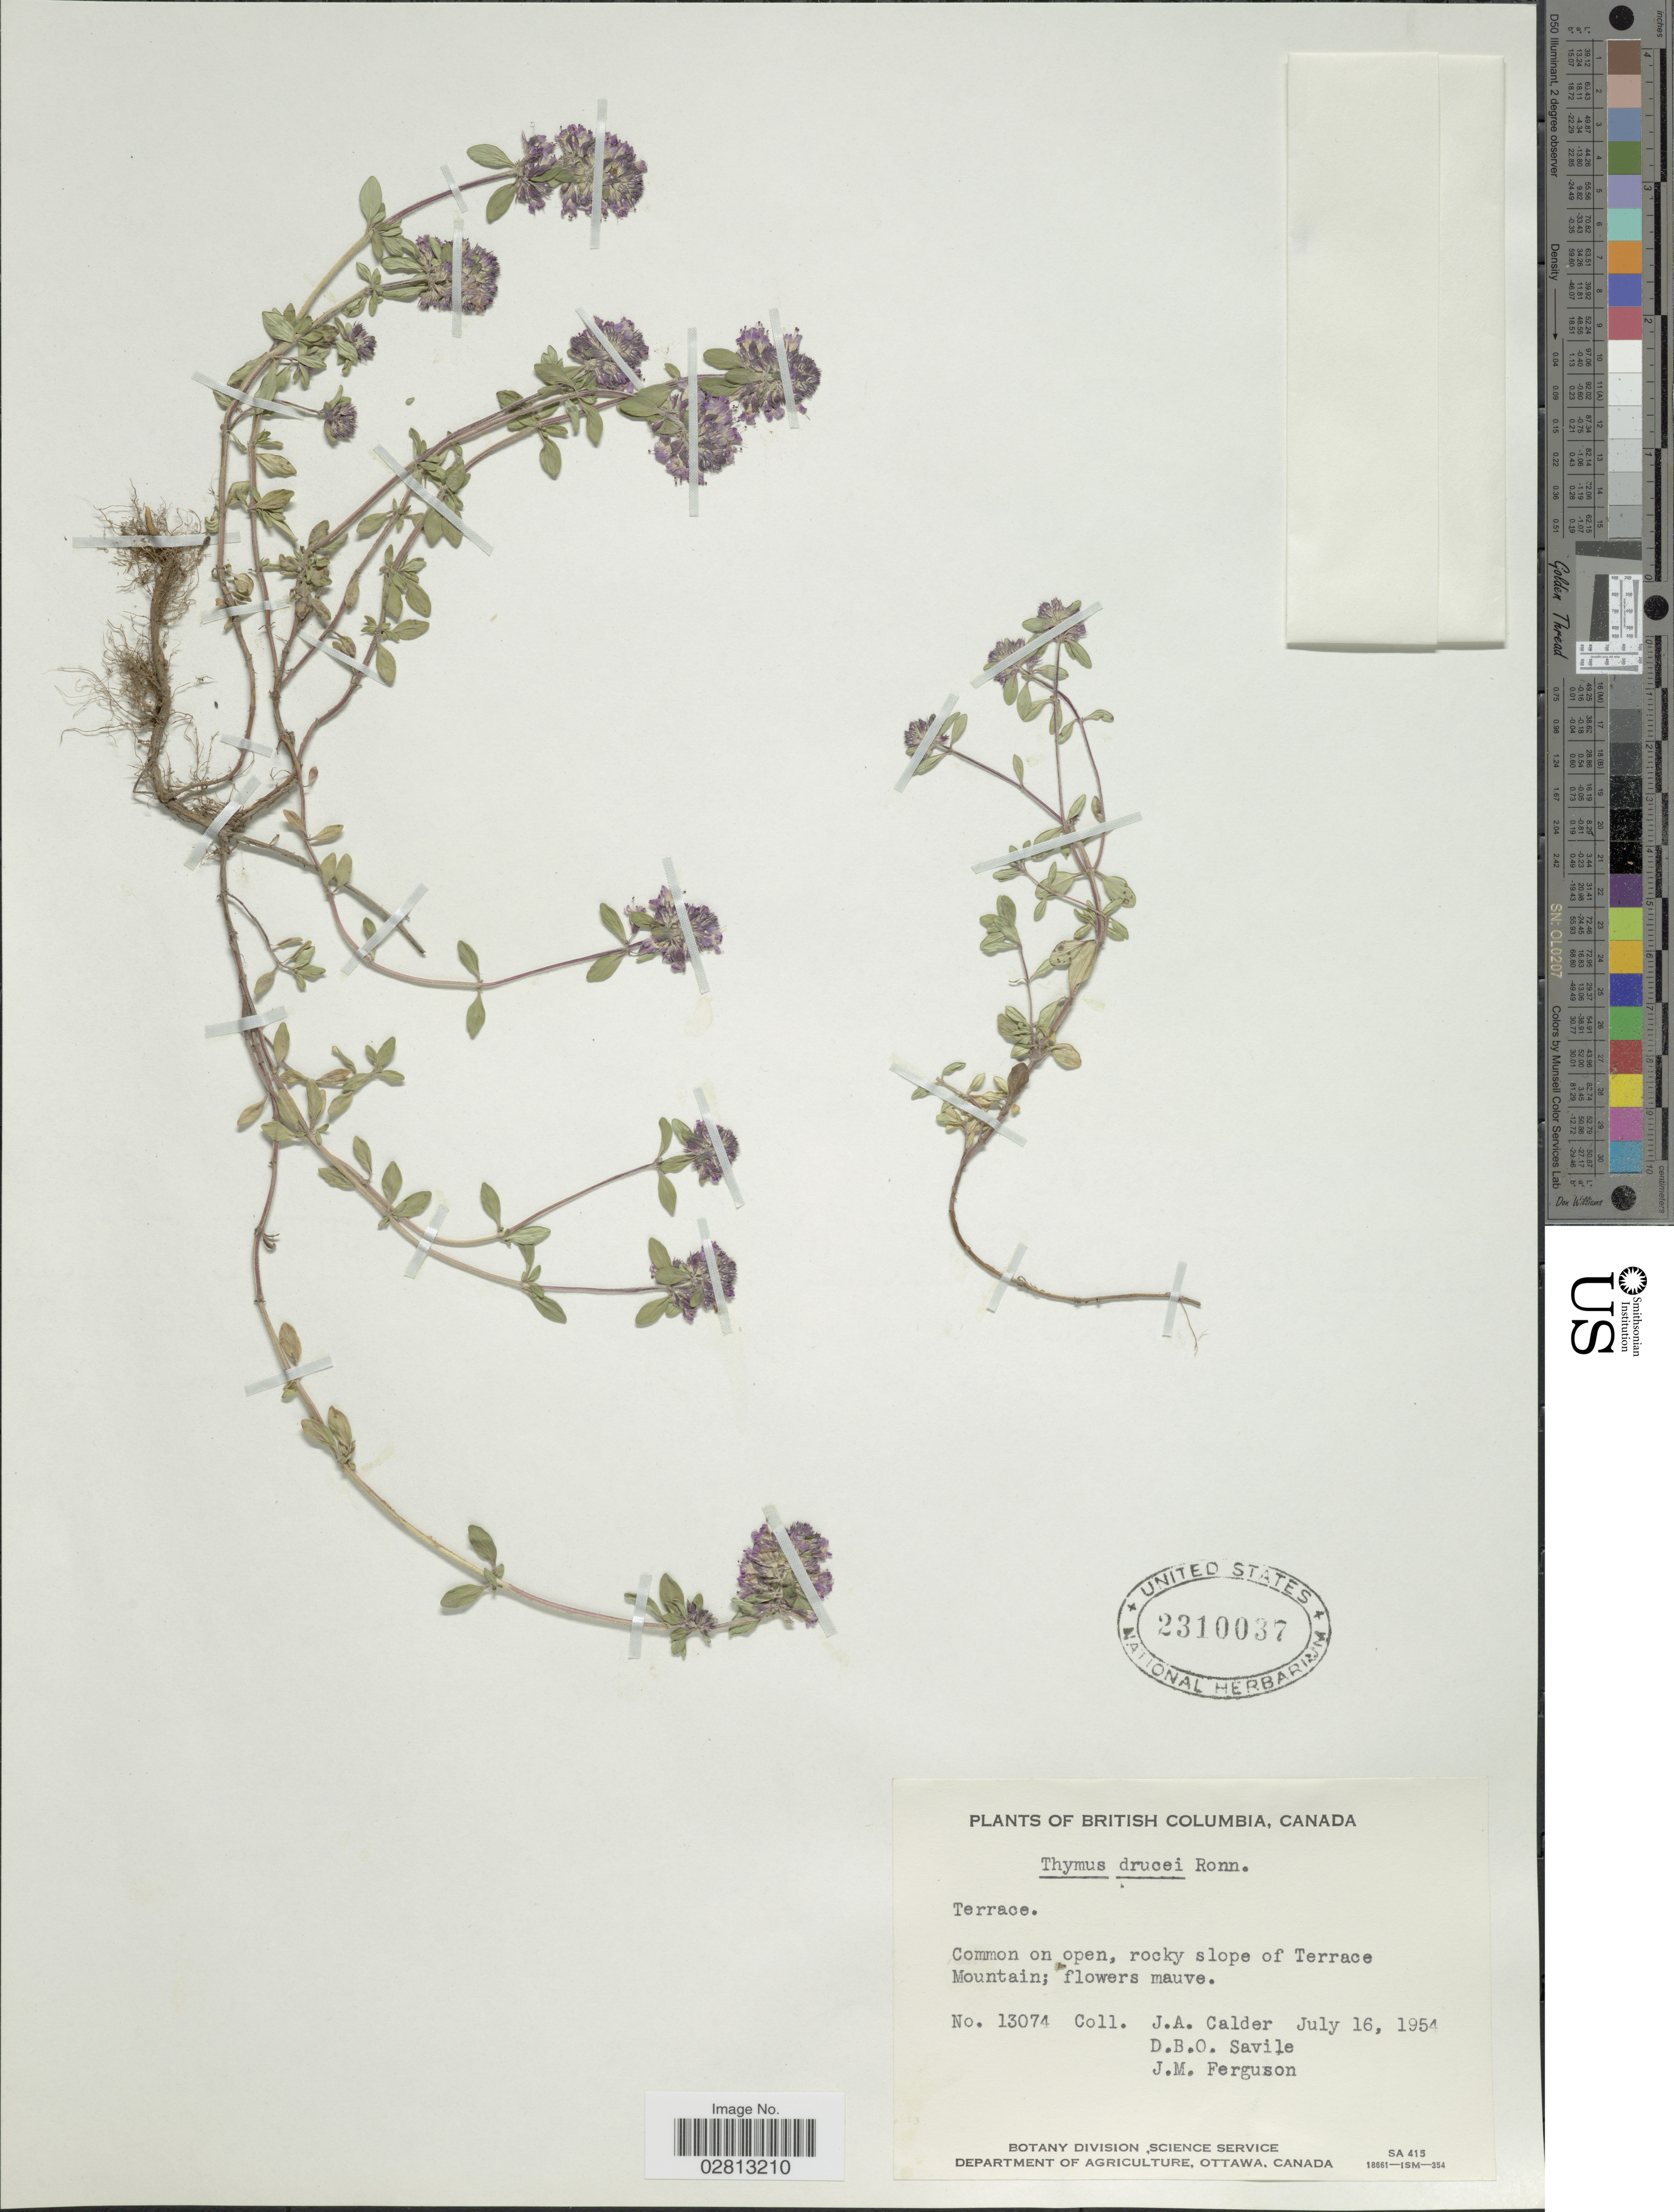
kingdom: Plantae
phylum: Tracheophyta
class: Magnoliopsida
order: Lamiales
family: Lamiaceae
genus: Thymus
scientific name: Thymus drucei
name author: Ronniger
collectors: J. A. Calder, D. Savile & J. M. Ferguson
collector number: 13074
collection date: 1954-07-16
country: Canada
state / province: British Columbia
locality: Common on open, rocky slope of Terrace Mountain.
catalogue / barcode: US 2310037